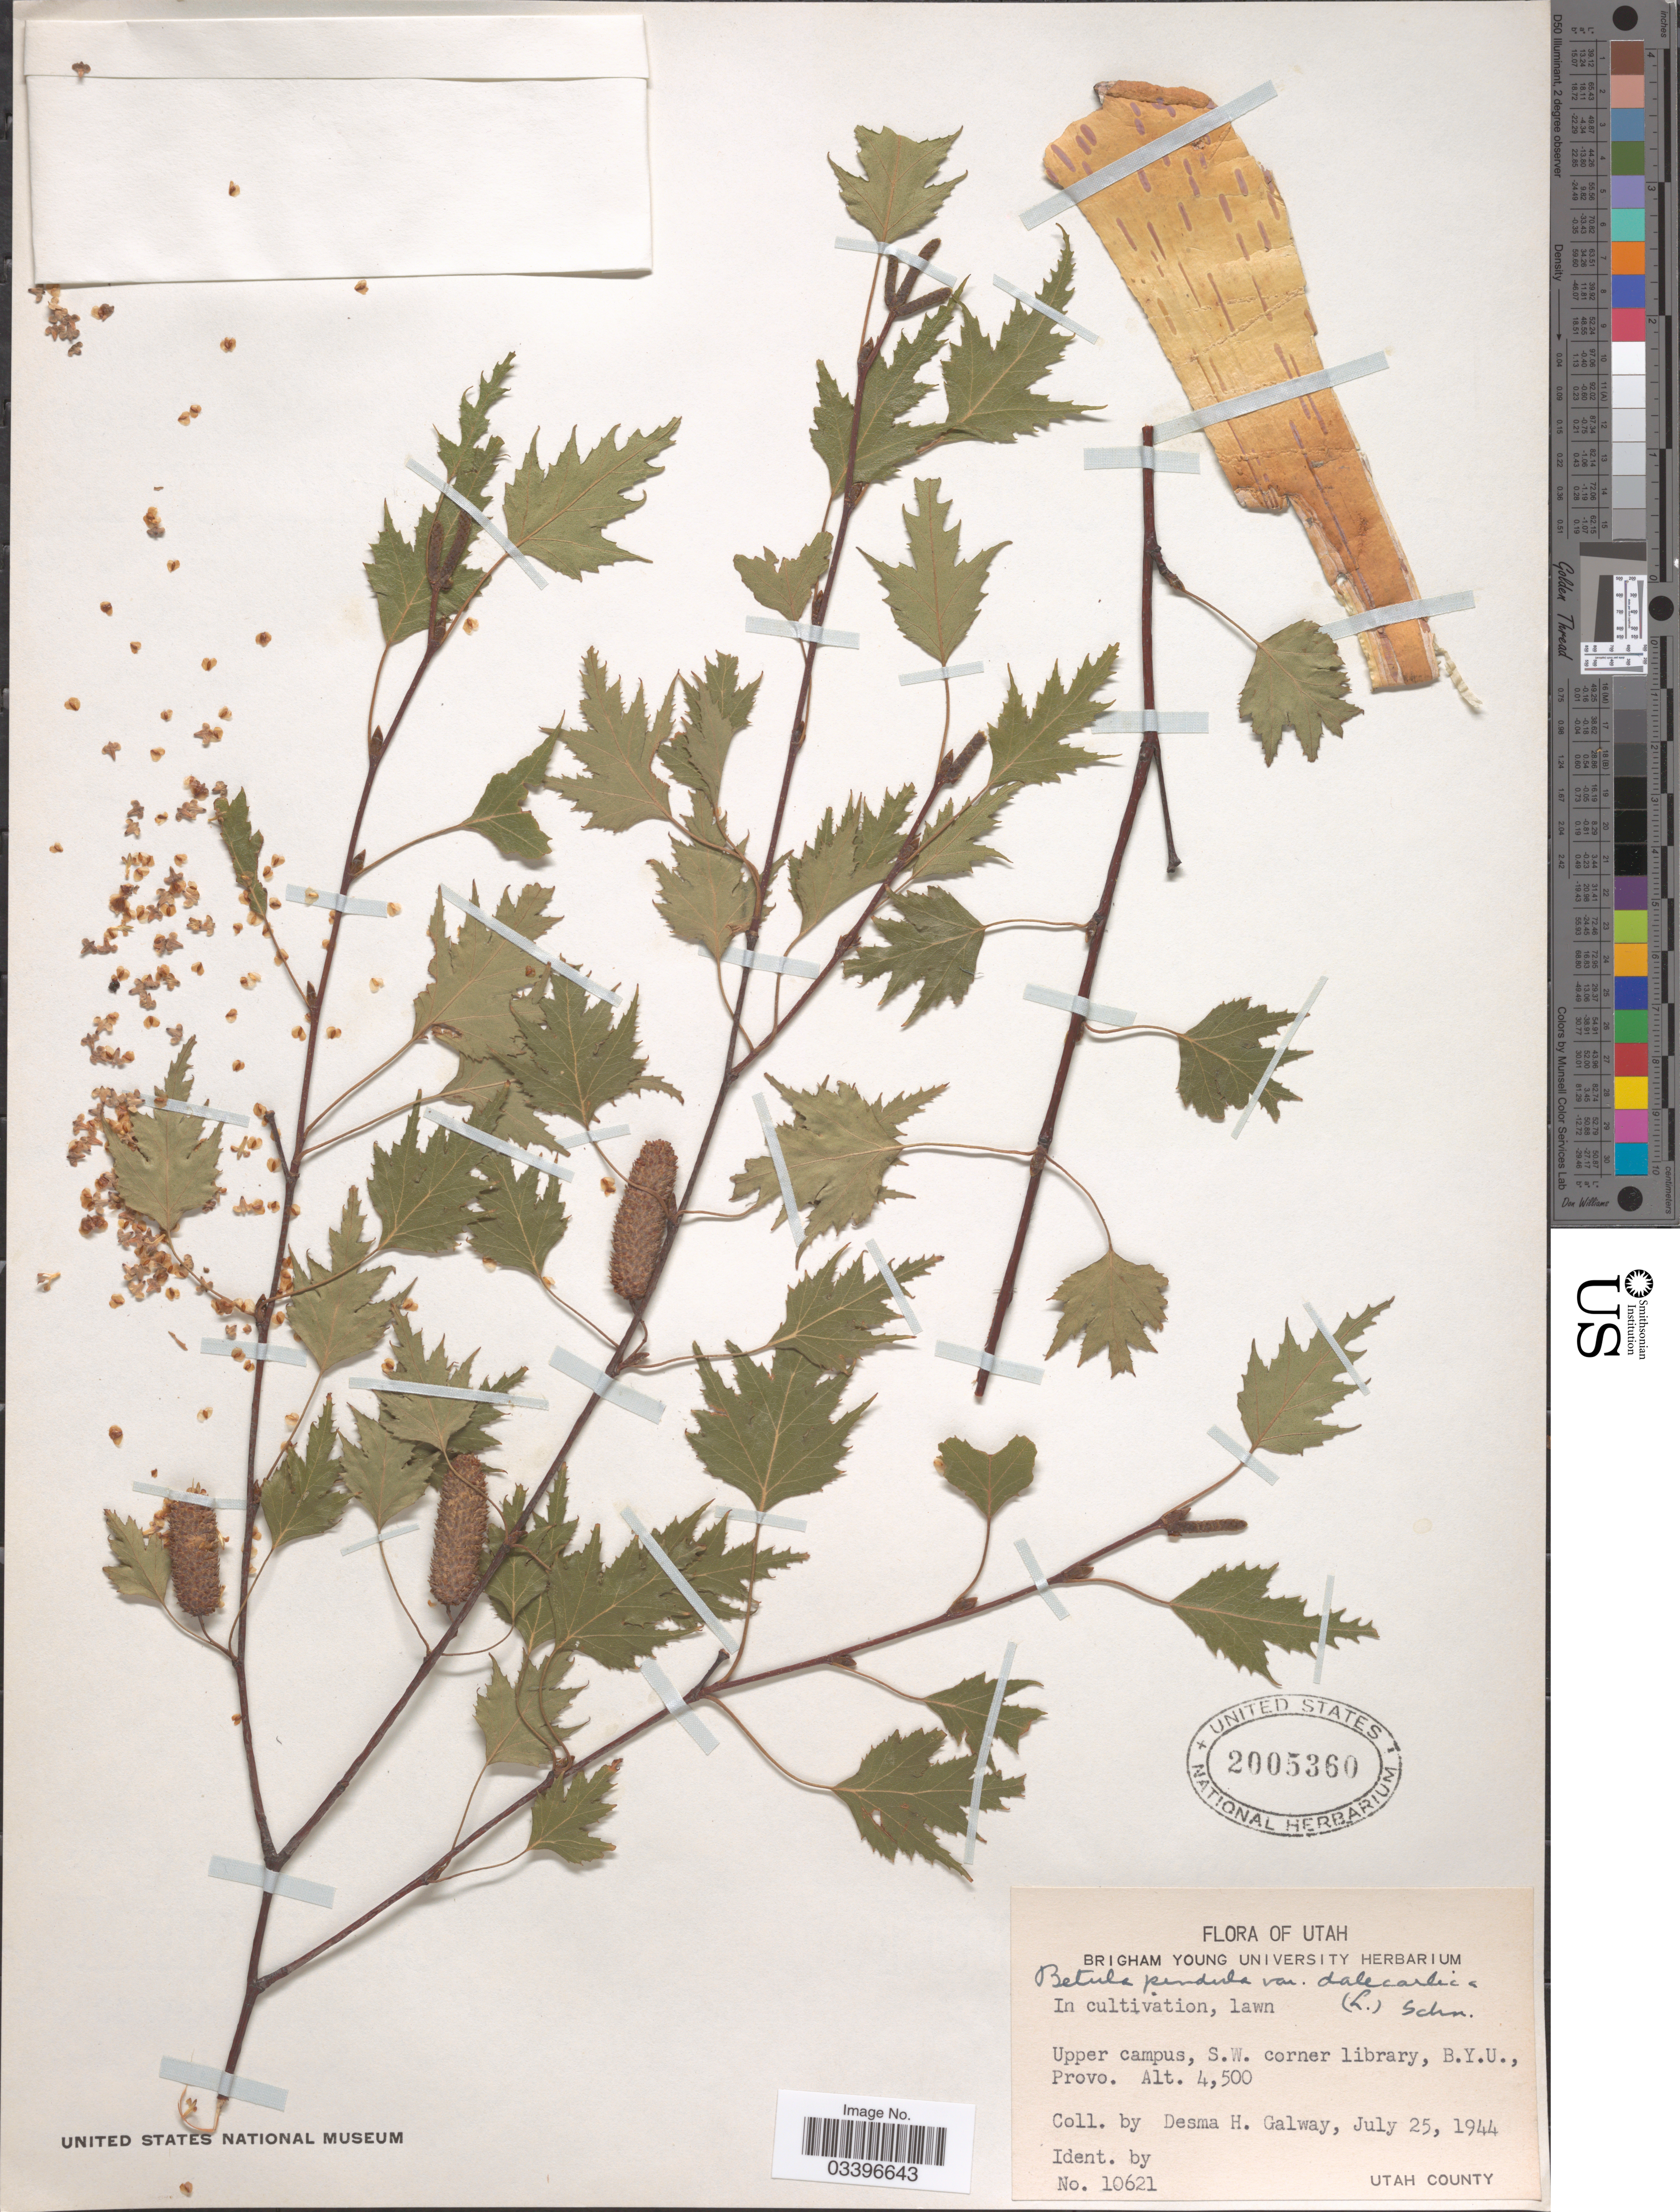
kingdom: Plantae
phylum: Tracheophyta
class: Magnoliopsida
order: Fagales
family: Betulaceae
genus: Betula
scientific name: Betula pendula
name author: Roth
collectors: D. Galway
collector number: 10621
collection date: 1944-07-25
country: United States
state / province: Utah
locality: Lawn. Upper campus, S.W. corner library, B.Y.U., Provo.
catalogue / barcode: US 2005360